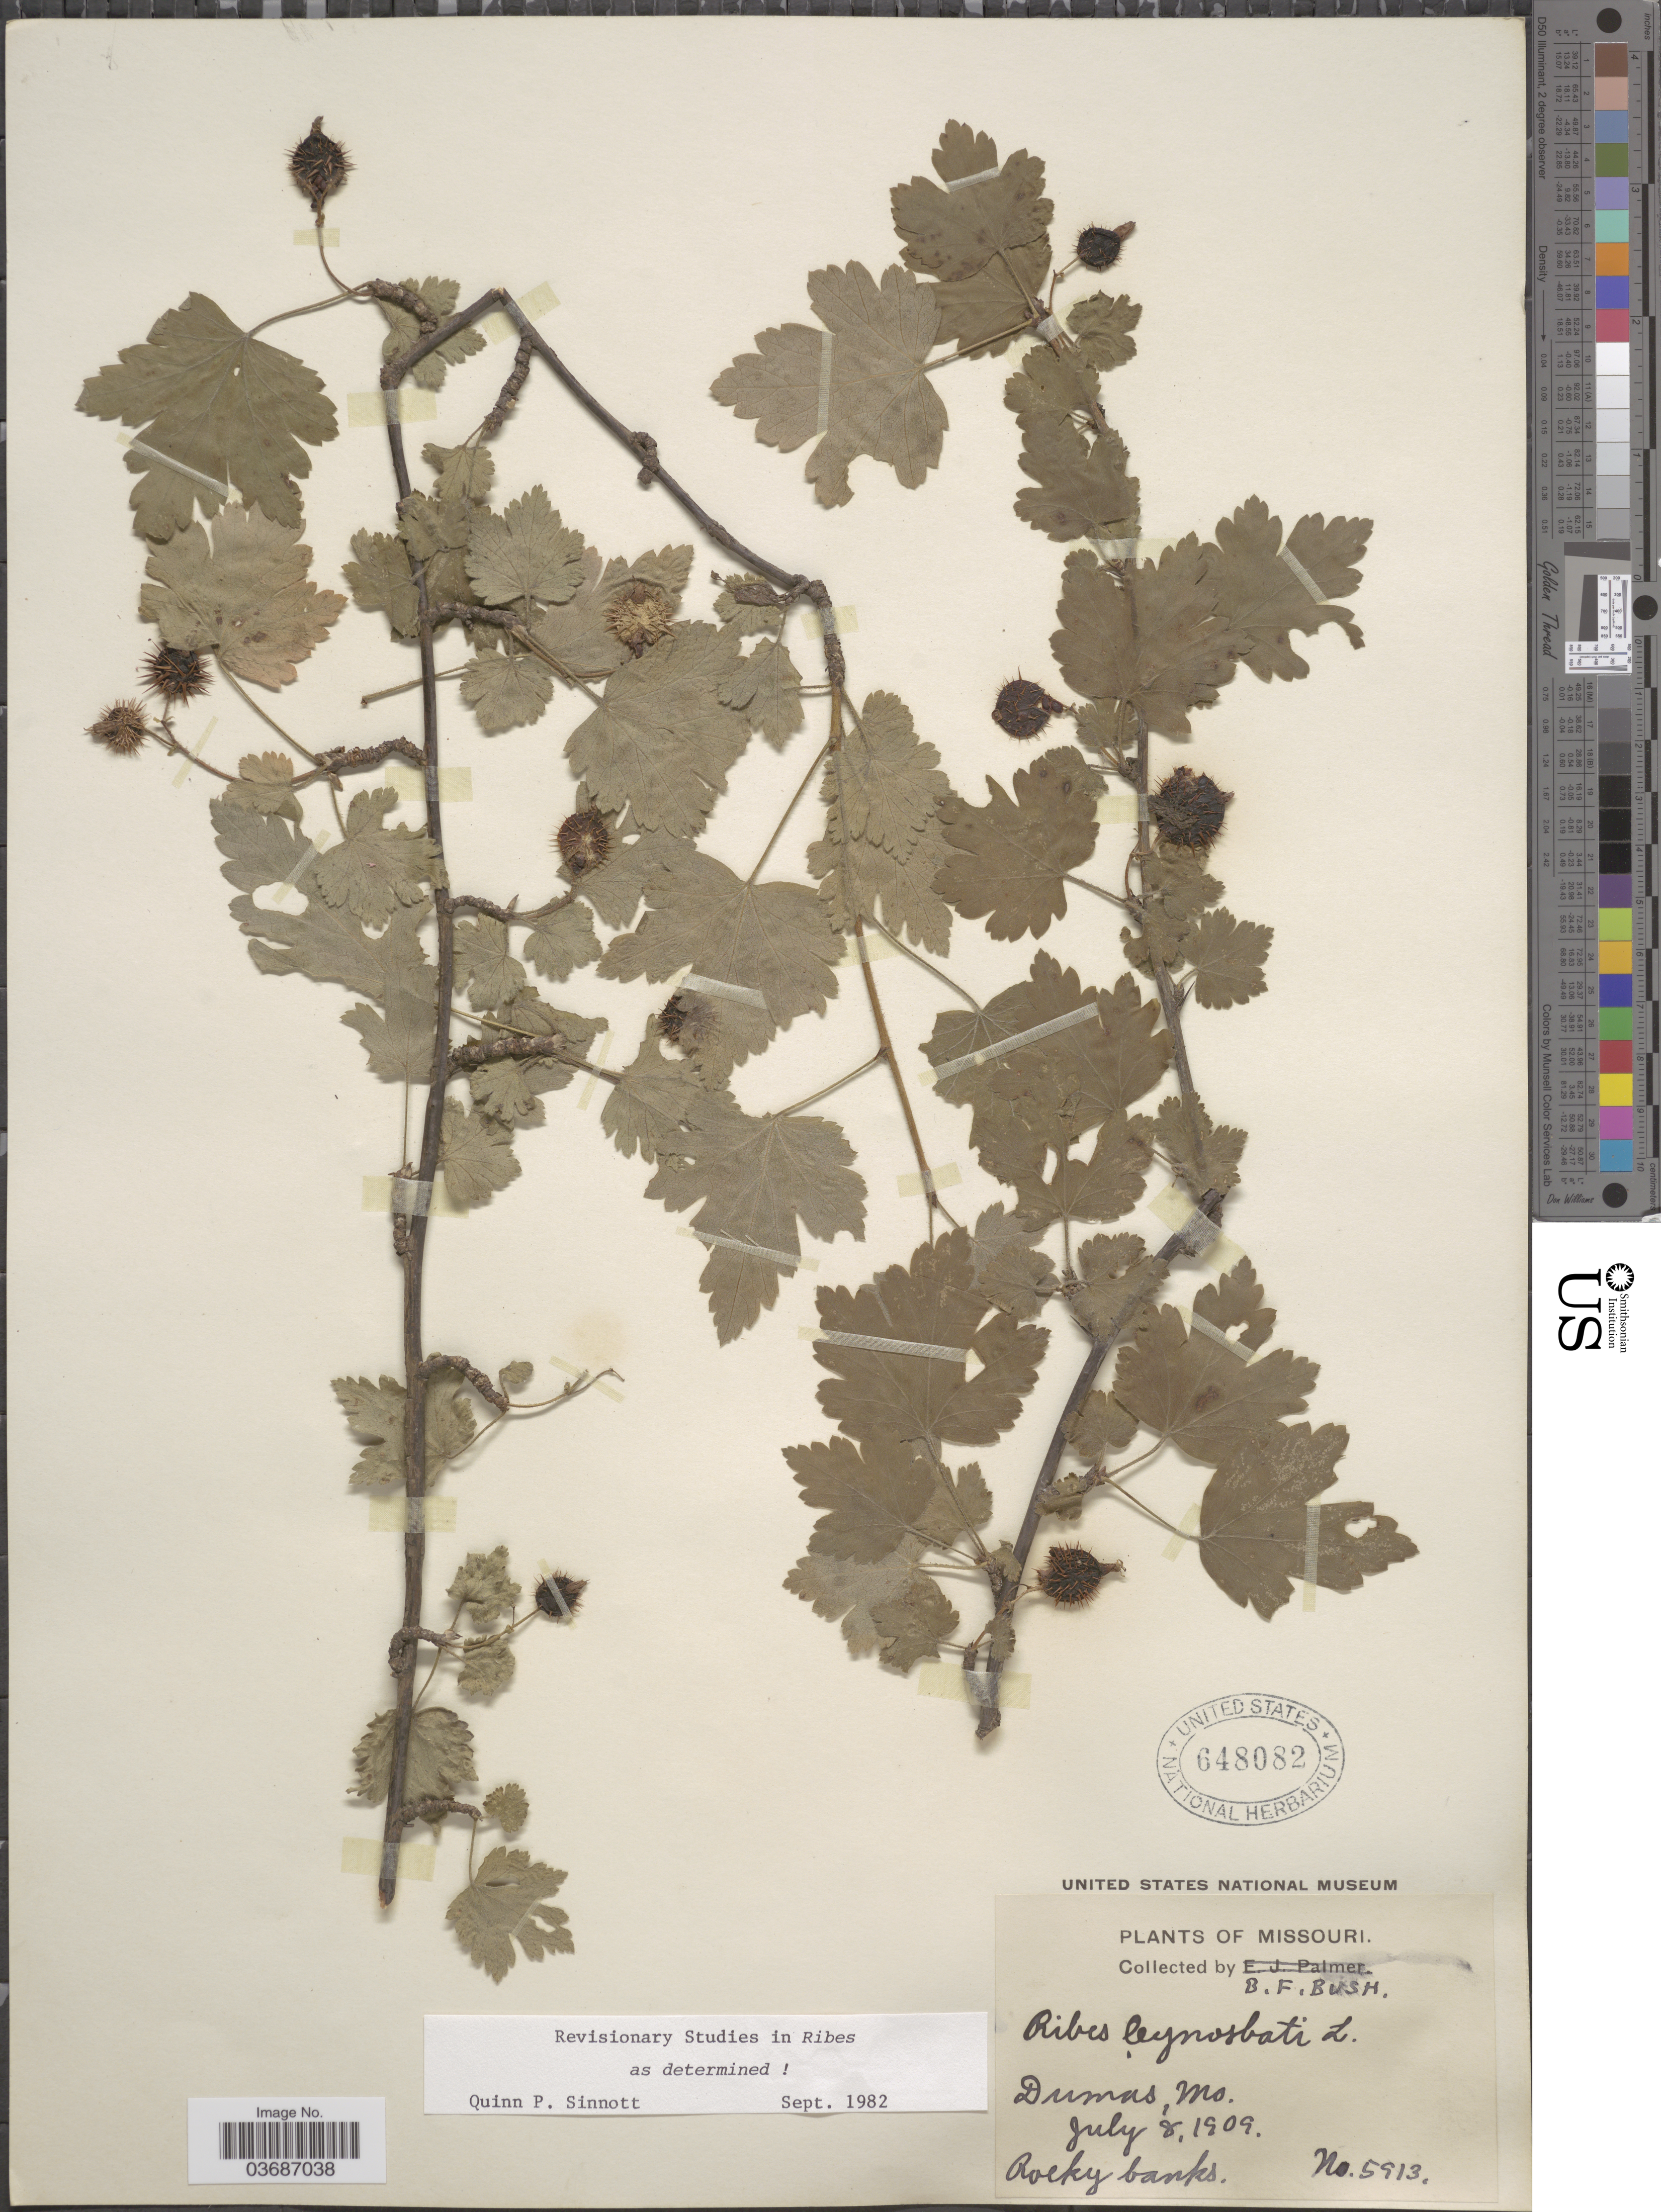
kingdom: Plantae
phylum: Tracheophyta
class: Magnoliopsida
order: Saxifragales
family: Grossulariaceae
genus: Ribes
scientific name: Ribes cynosbati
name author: L.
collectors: B. F. Bush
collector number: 5913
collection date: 1909-07-08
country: United States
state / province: Missouri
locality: Dumas.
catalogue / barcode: US 648082